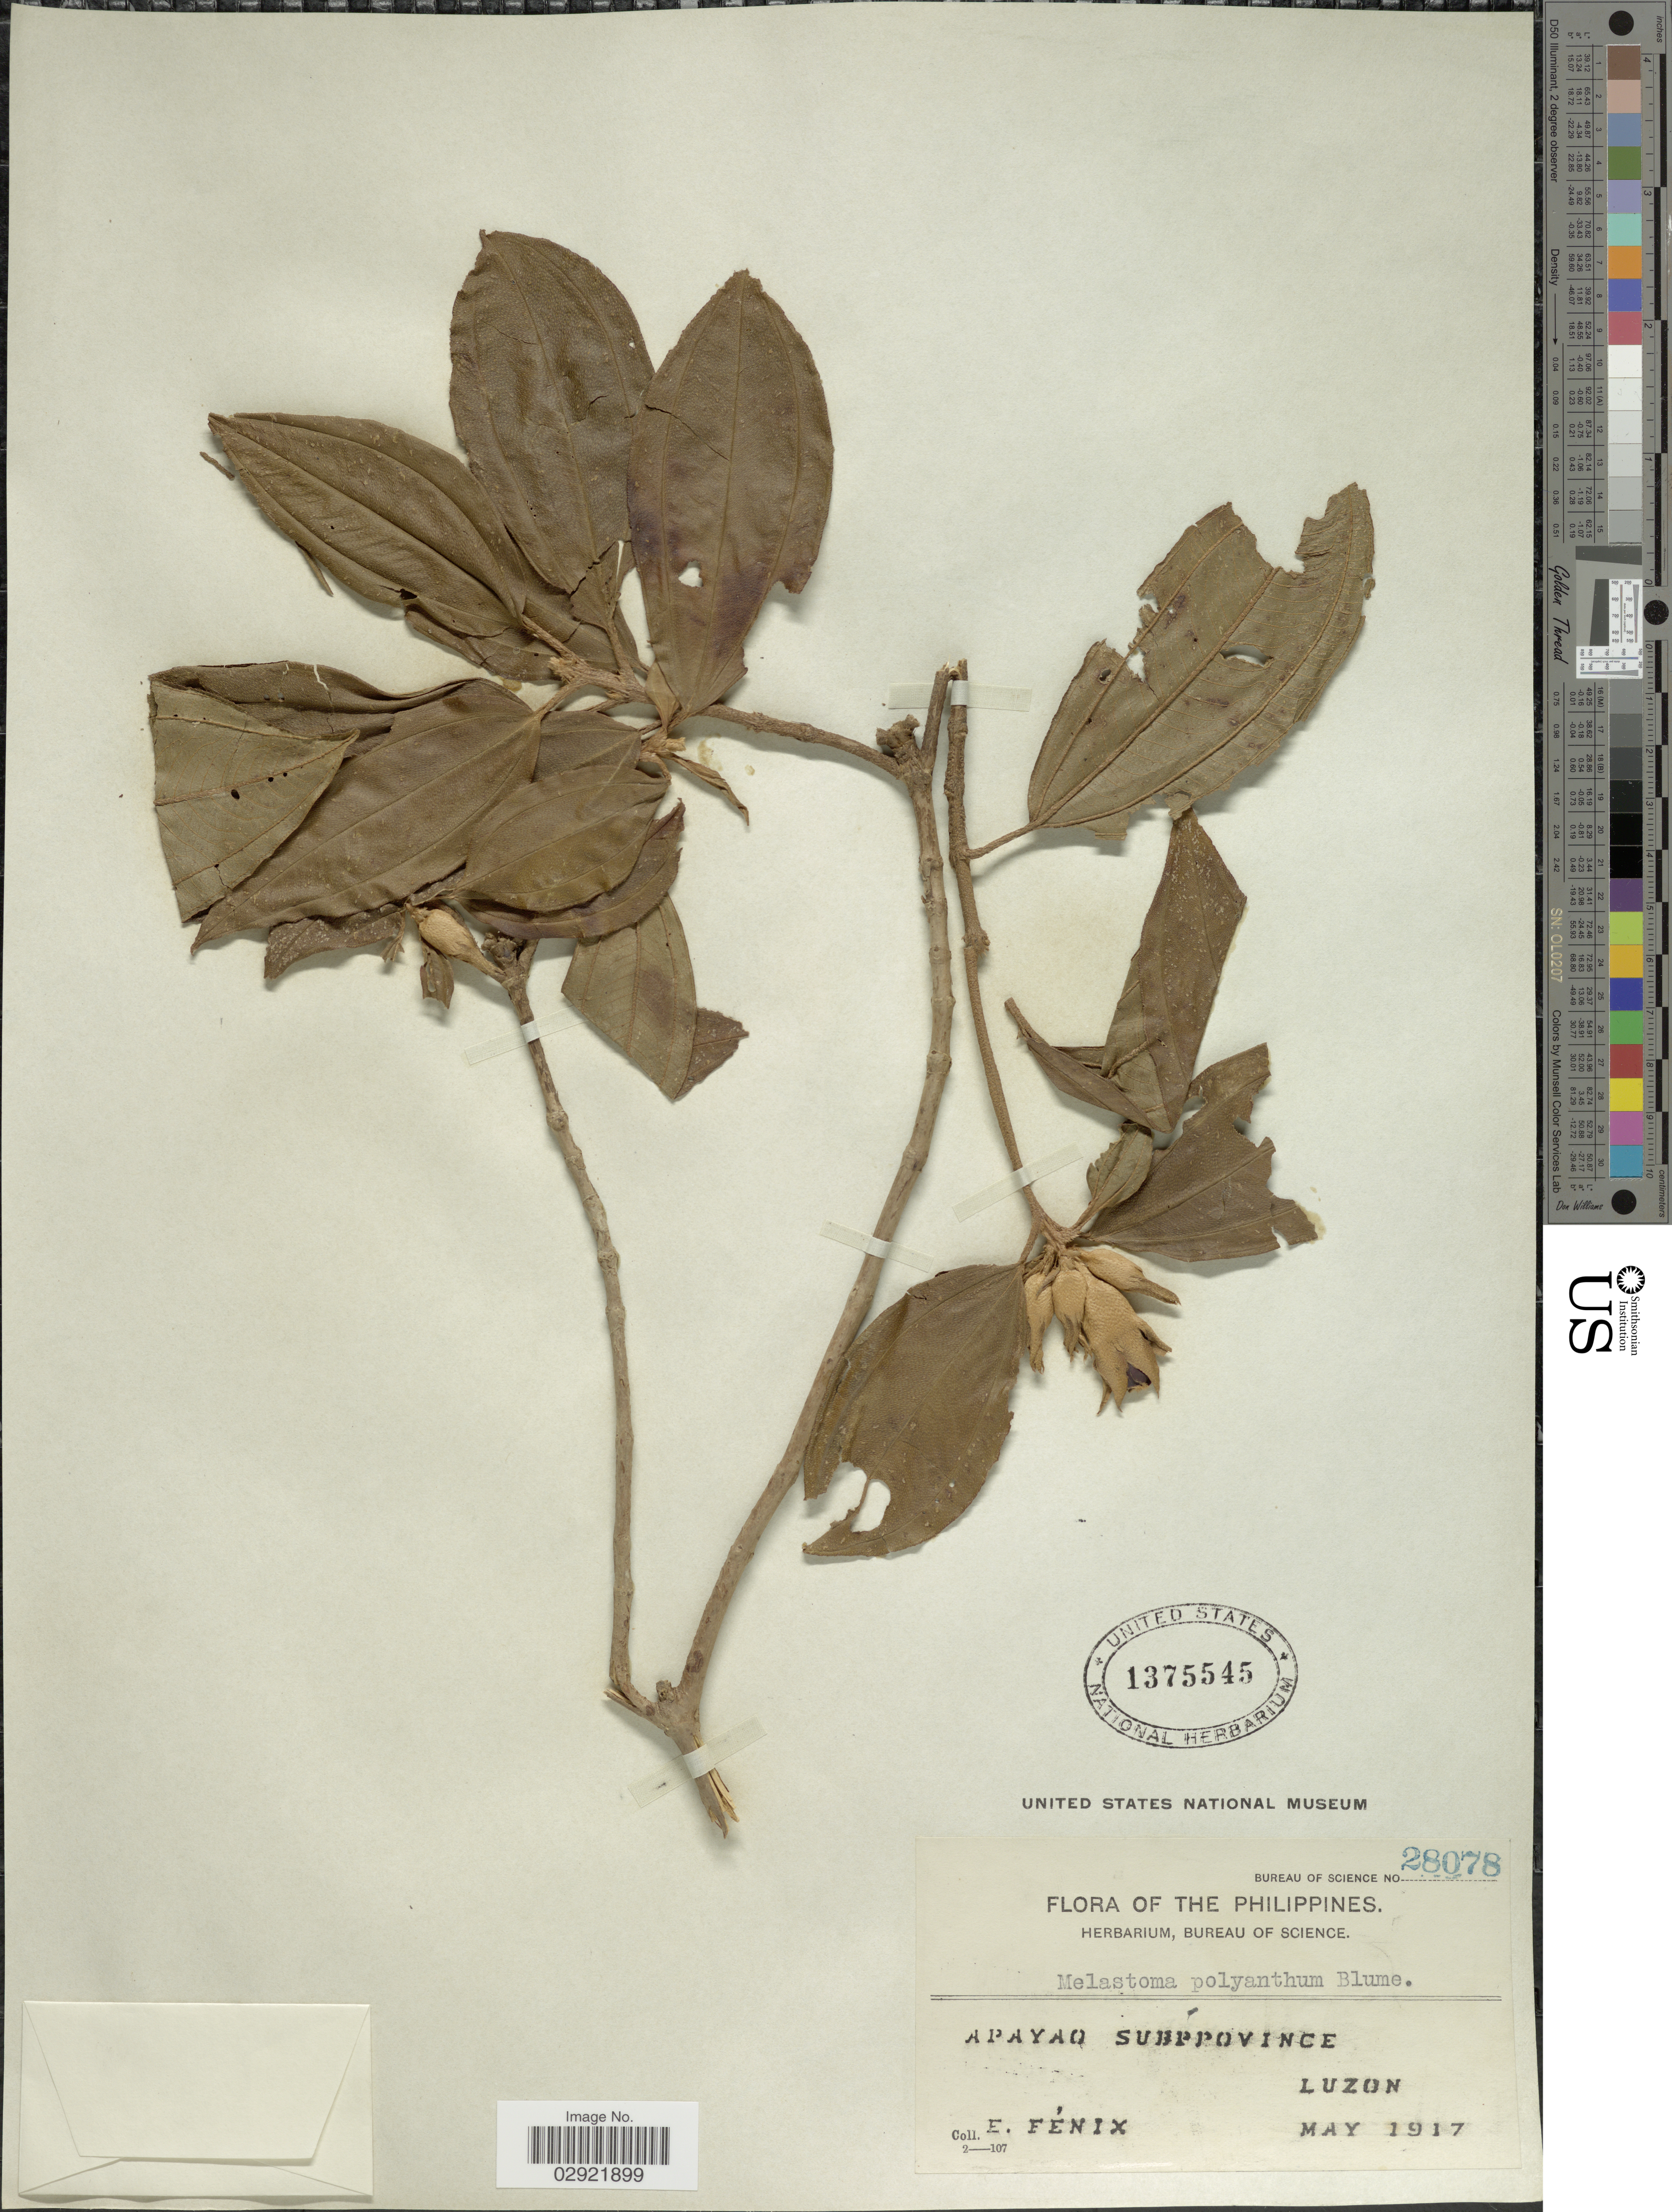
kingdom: Plantae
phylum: Tracheophyta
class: Magnoliopsida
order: Myrtales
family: Melastomataceae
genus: Melastoma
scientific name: Melastoma malabathricum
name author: L.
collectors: E. Fénix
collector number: Bureau of Science 28078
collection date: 1917-05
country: Philippines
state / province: Cordillera (Administrative Region)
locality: Apayao Subprovince, Luzon.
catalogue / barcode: US 1375545